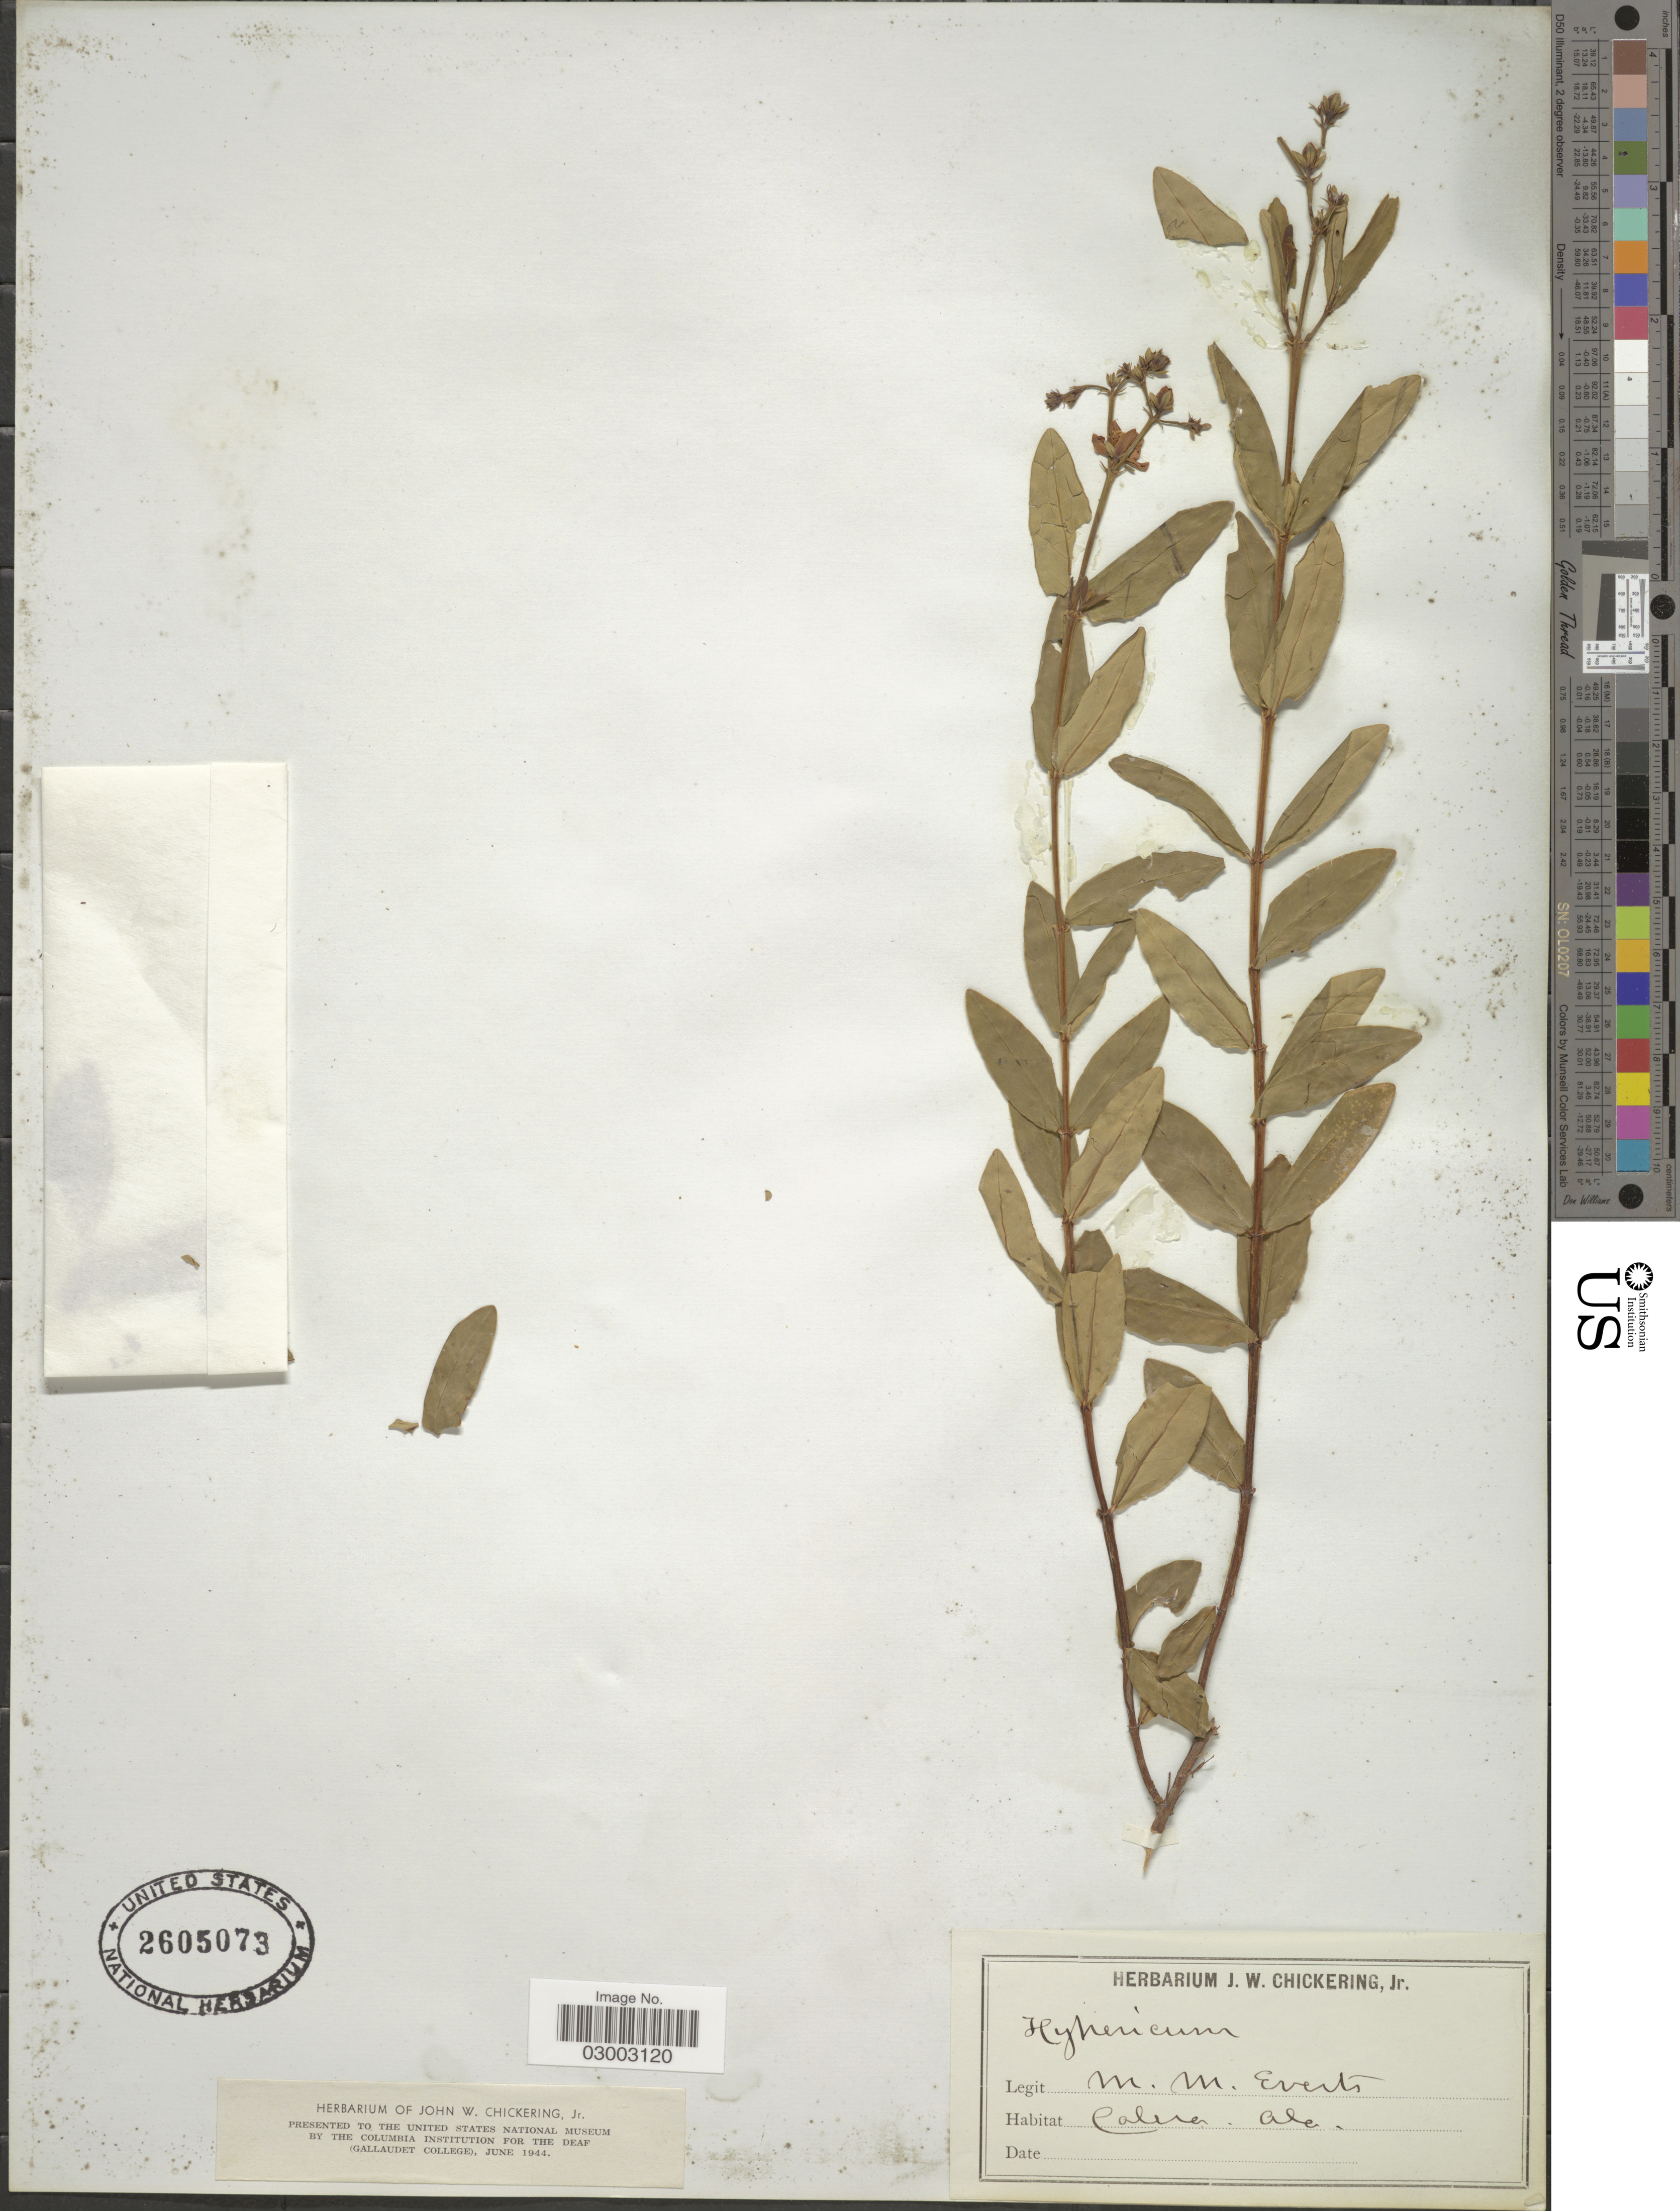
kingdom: Plantae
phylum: Tracheophyta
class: Magnoliopsida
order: Malpighiales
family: Hypericaceae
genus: Hypericum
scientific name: Hypericum sp.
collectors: M. Everts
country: United States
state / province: Alabama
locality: Calera.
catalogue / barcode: US 2605073